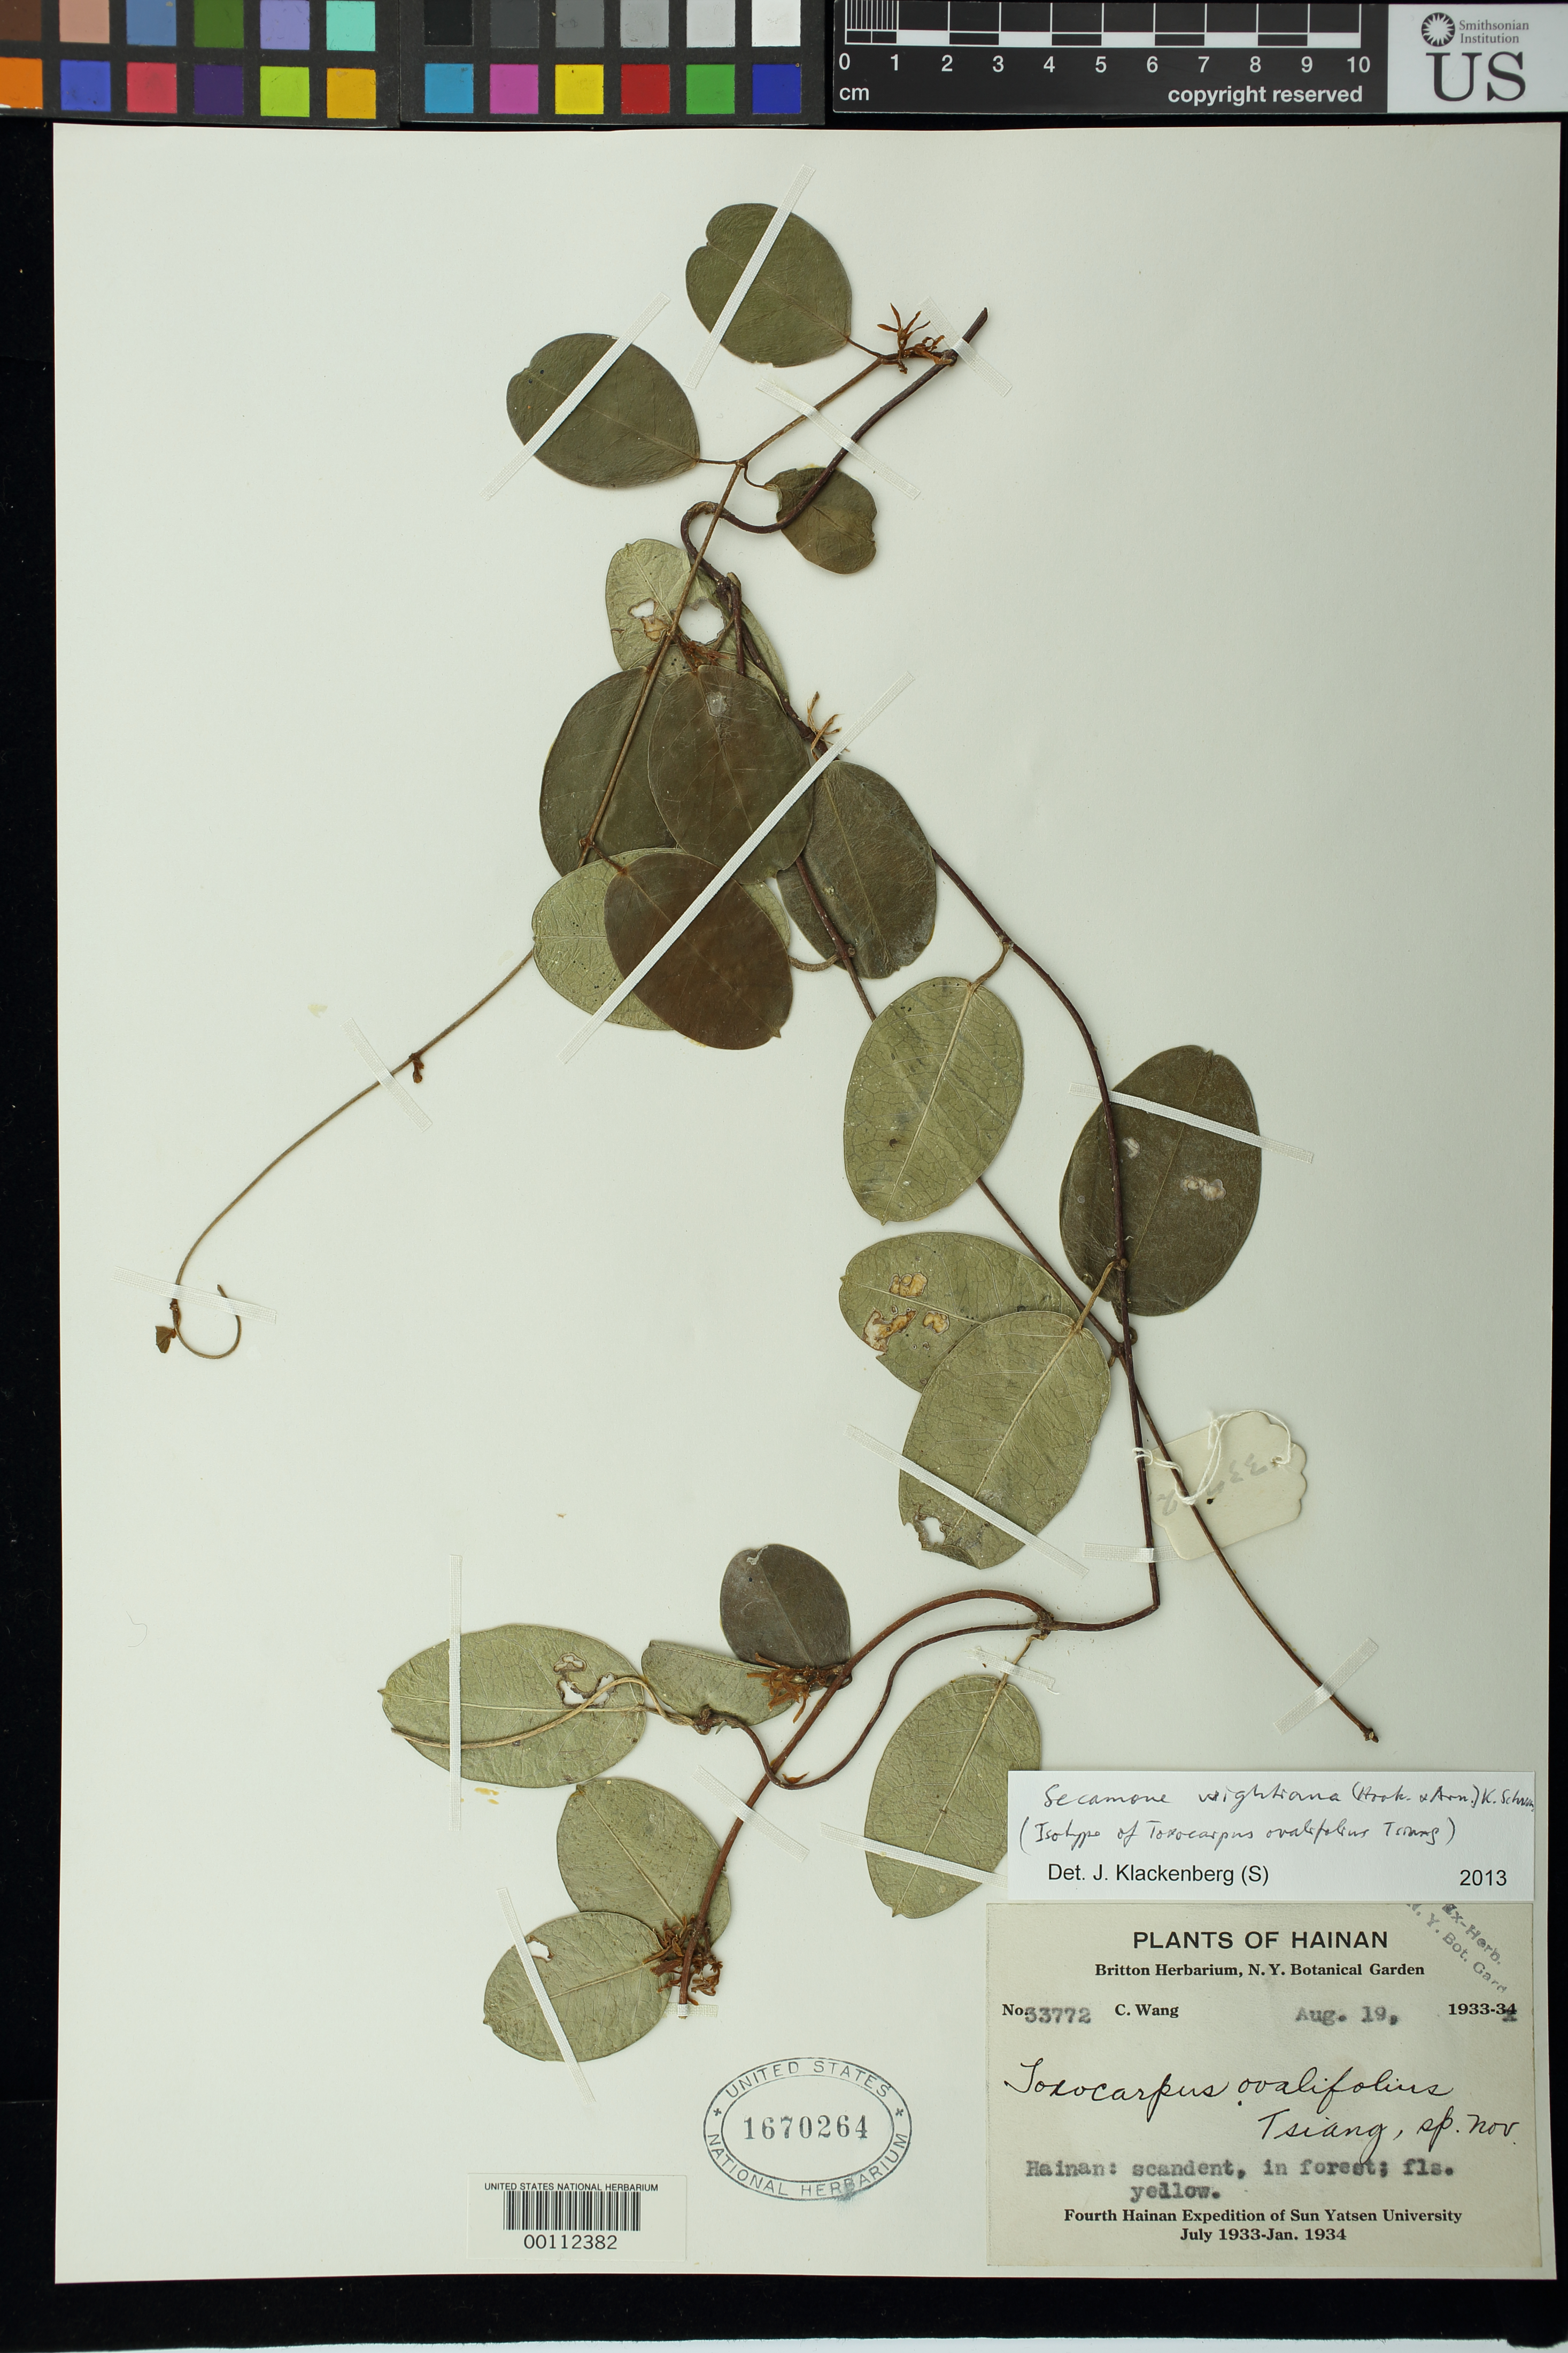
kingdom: Plantae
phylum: Tracheophyta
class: Magnoliopsida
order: Gentianales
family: Apocynaceae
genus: Toxocarpus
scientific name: Toxocarpus ovalifolius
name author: Tsiang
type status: Syntype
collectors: C. Wang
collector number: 33772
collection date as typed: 19 Aug 1933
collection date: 1933-08-19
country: China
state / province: Hainan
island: Hainan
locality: Ngai Yuen.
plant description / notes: Annotated as "isotype" by J. Klackenberg (2013) but protologue cites syntypes, Wang 33772 "flowering type" and Liang 62842 "fruiting type".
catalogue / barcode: US 1670264